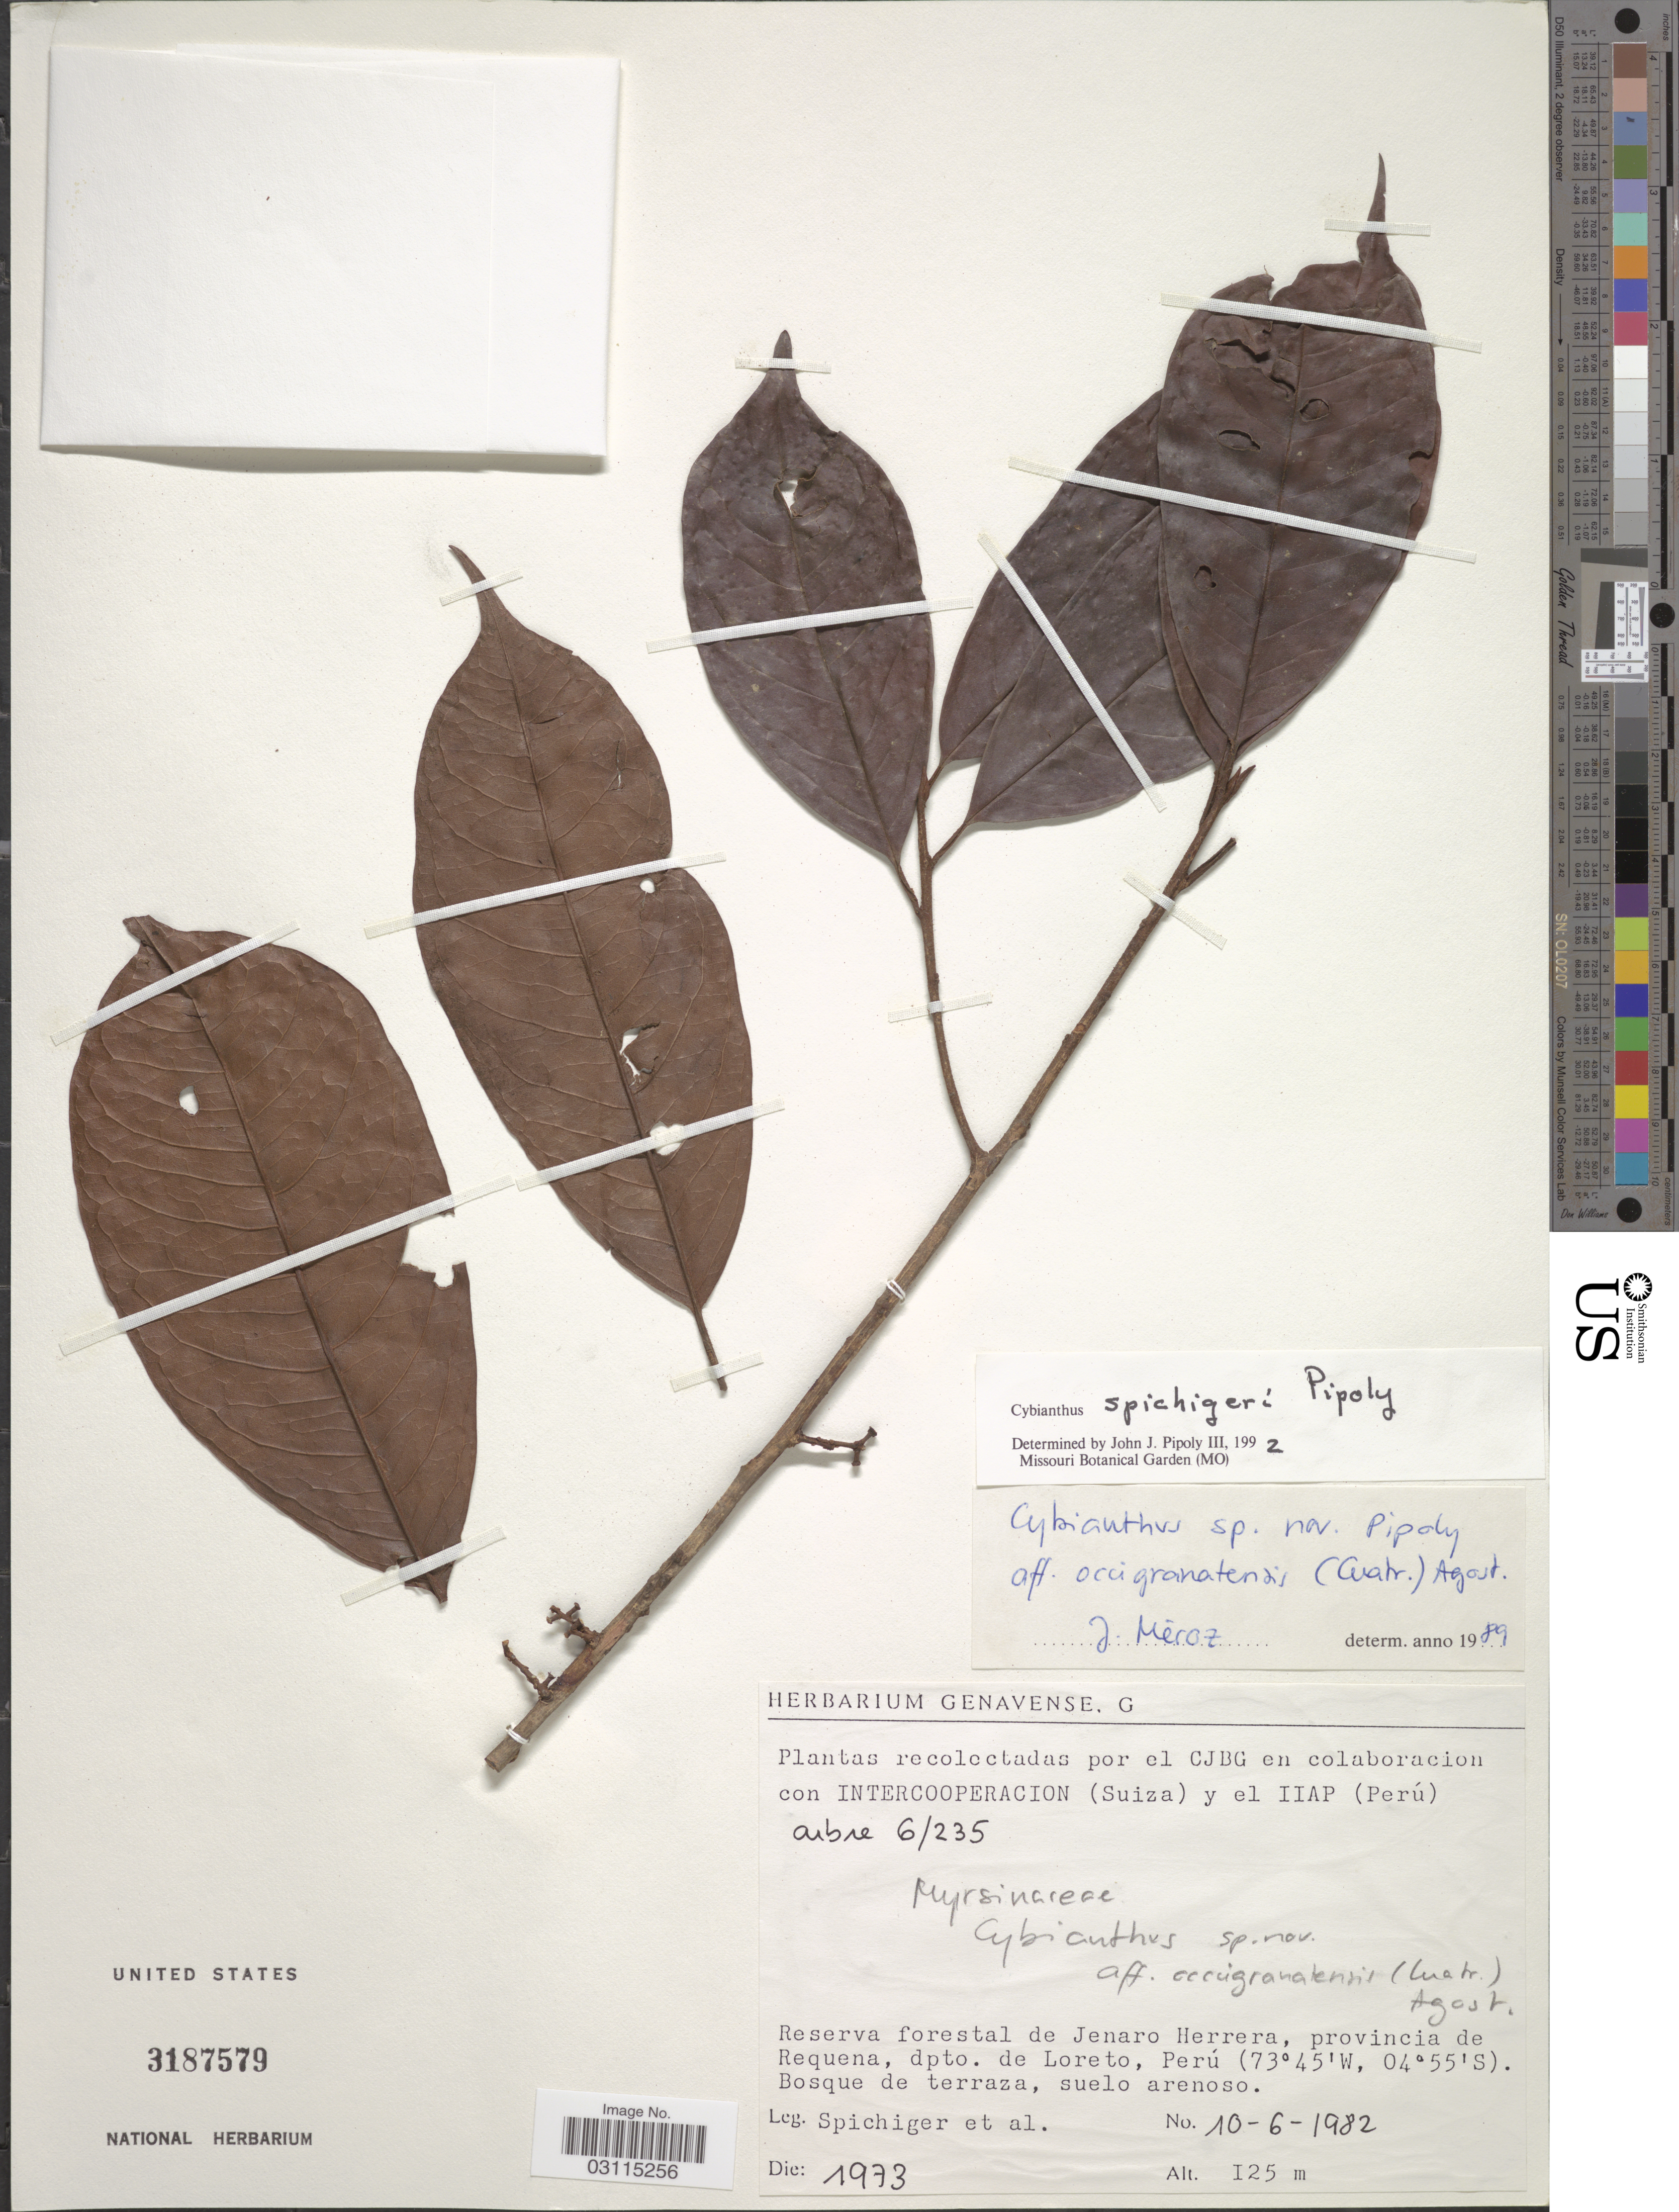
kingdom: Plantae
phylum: Tracheophyta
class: Magnoliopsida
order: Ericales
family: Primulaceae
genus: Cybianthus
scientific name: Cybianthus spichigeri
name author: Pipoly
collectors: Spichiger & et al.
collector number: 10-6-1982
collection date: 1973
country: Peru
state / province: Loreto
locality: Reserva forestal de Jenaro Herrera, provincia de Requena, dpto. de Loreto.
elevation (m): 125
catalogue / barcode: US 3187579